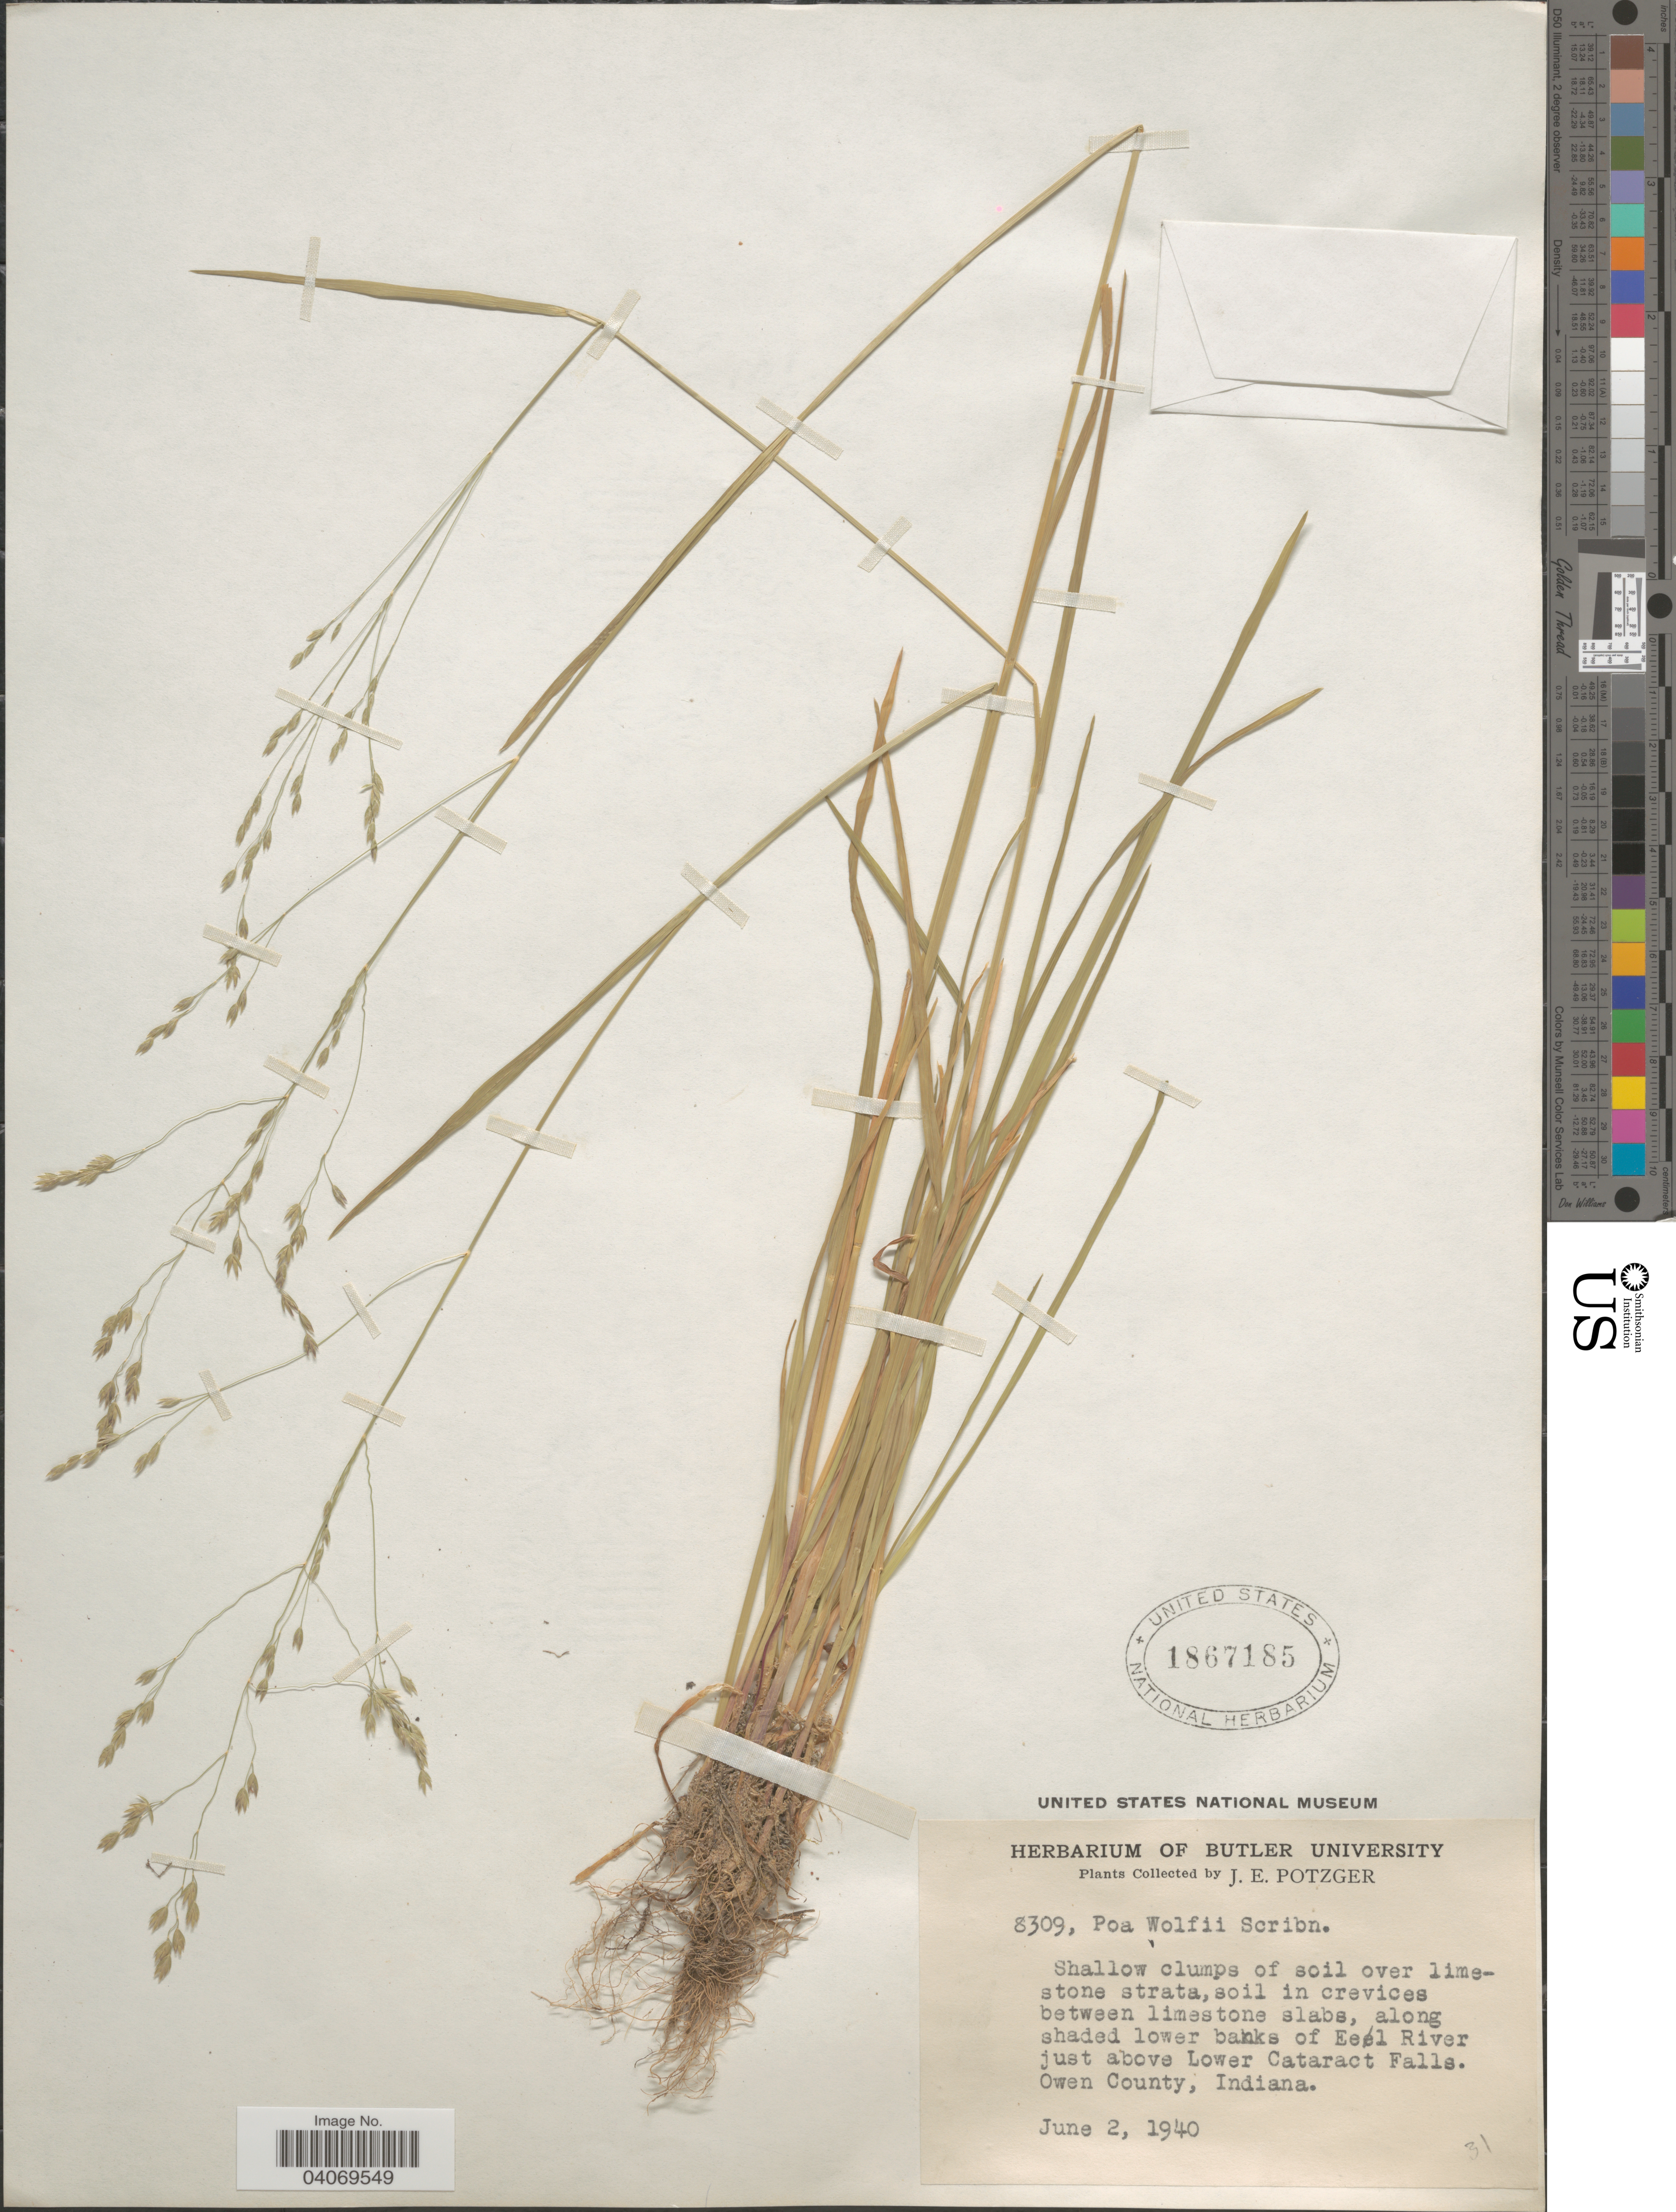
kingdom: Plantae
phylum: Tracheophyta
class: Liliopsida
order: Poales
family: Poaceae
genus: Poa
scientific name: Poa wolfii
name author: Scribn.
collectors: J. Potzger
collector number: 8309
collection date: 1940-06-02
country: United States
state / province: Indiana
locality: Shallow clumps of soil over limestone strata,soil in crevices between limestone slabs, along shaded lower banks of Eel River just above Lower Cataract Falls. Owen County.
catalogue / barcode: US 1867185